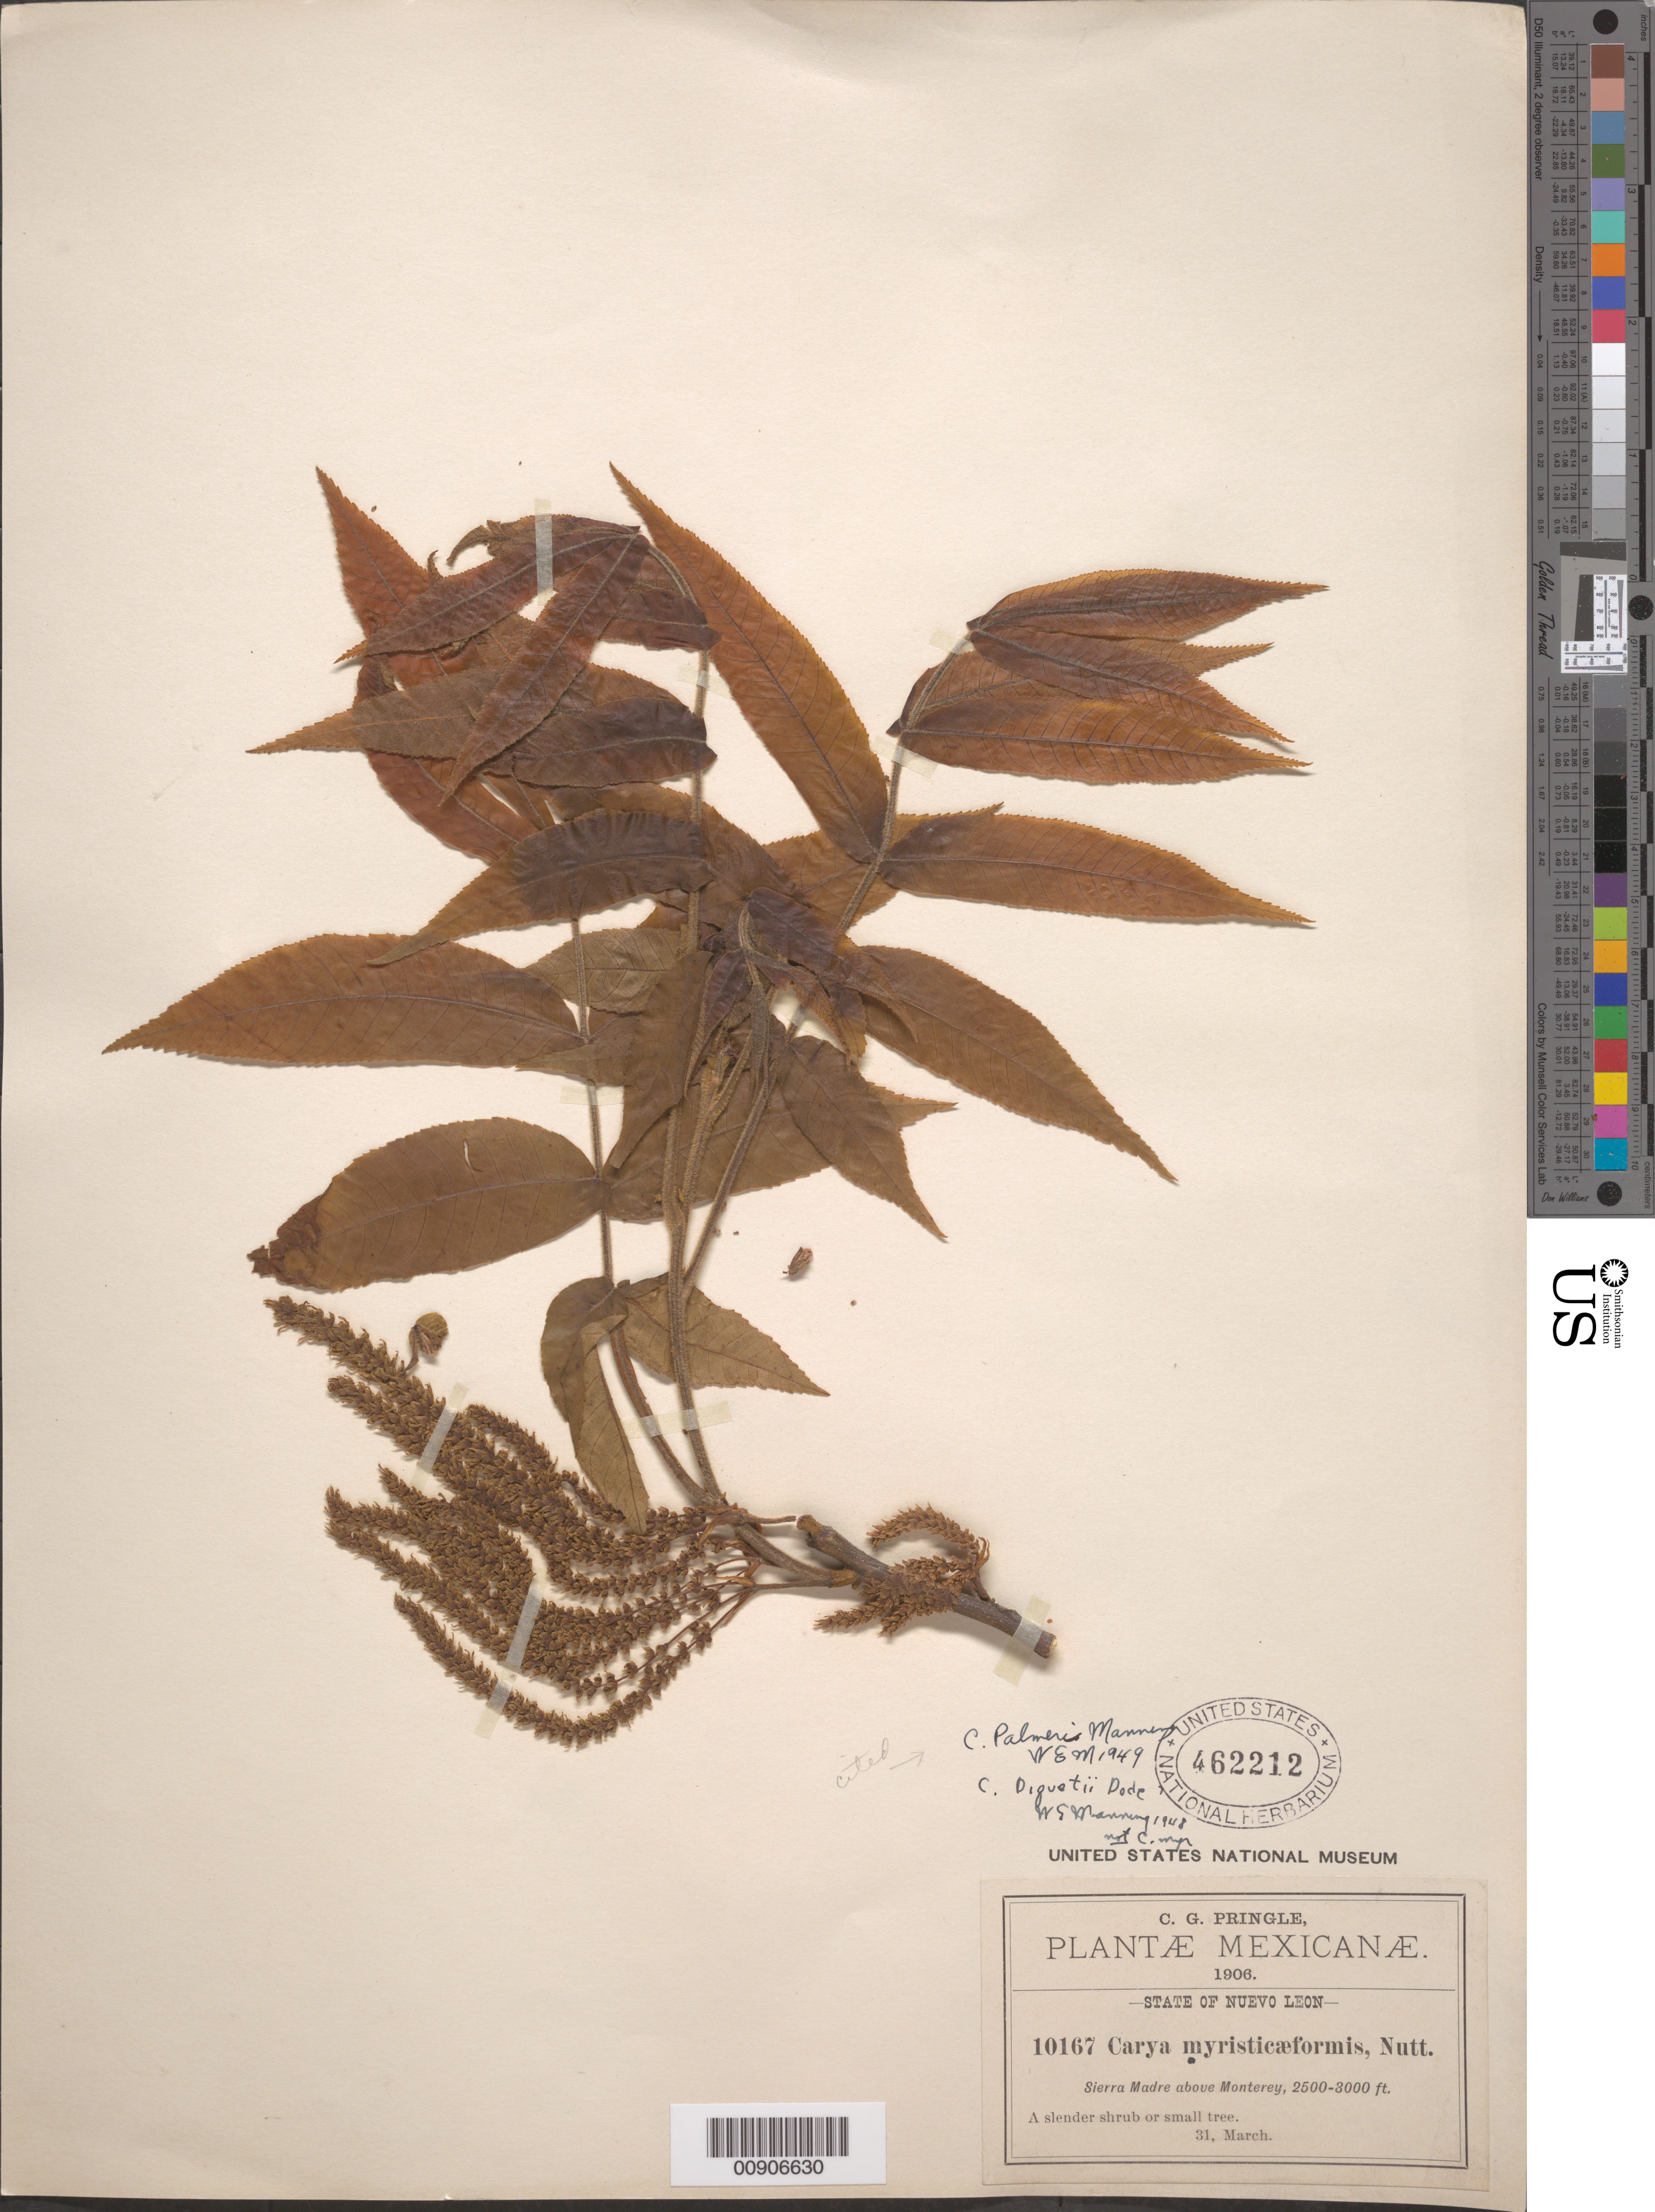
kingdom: Plantae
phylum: Tracheophyta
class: Magnoliopsida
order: Fagales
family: Juglandaceae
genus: Carya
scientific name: Carya palmeri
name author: Manning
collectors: C. G. Pringle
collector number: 10167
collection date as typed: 31 Mar 1906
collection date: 1906-03-31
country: Mexico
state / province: Nuevo León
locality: Nuevo León: Sierra Madre above Monterrey.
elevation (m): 762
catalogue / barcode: US 462212